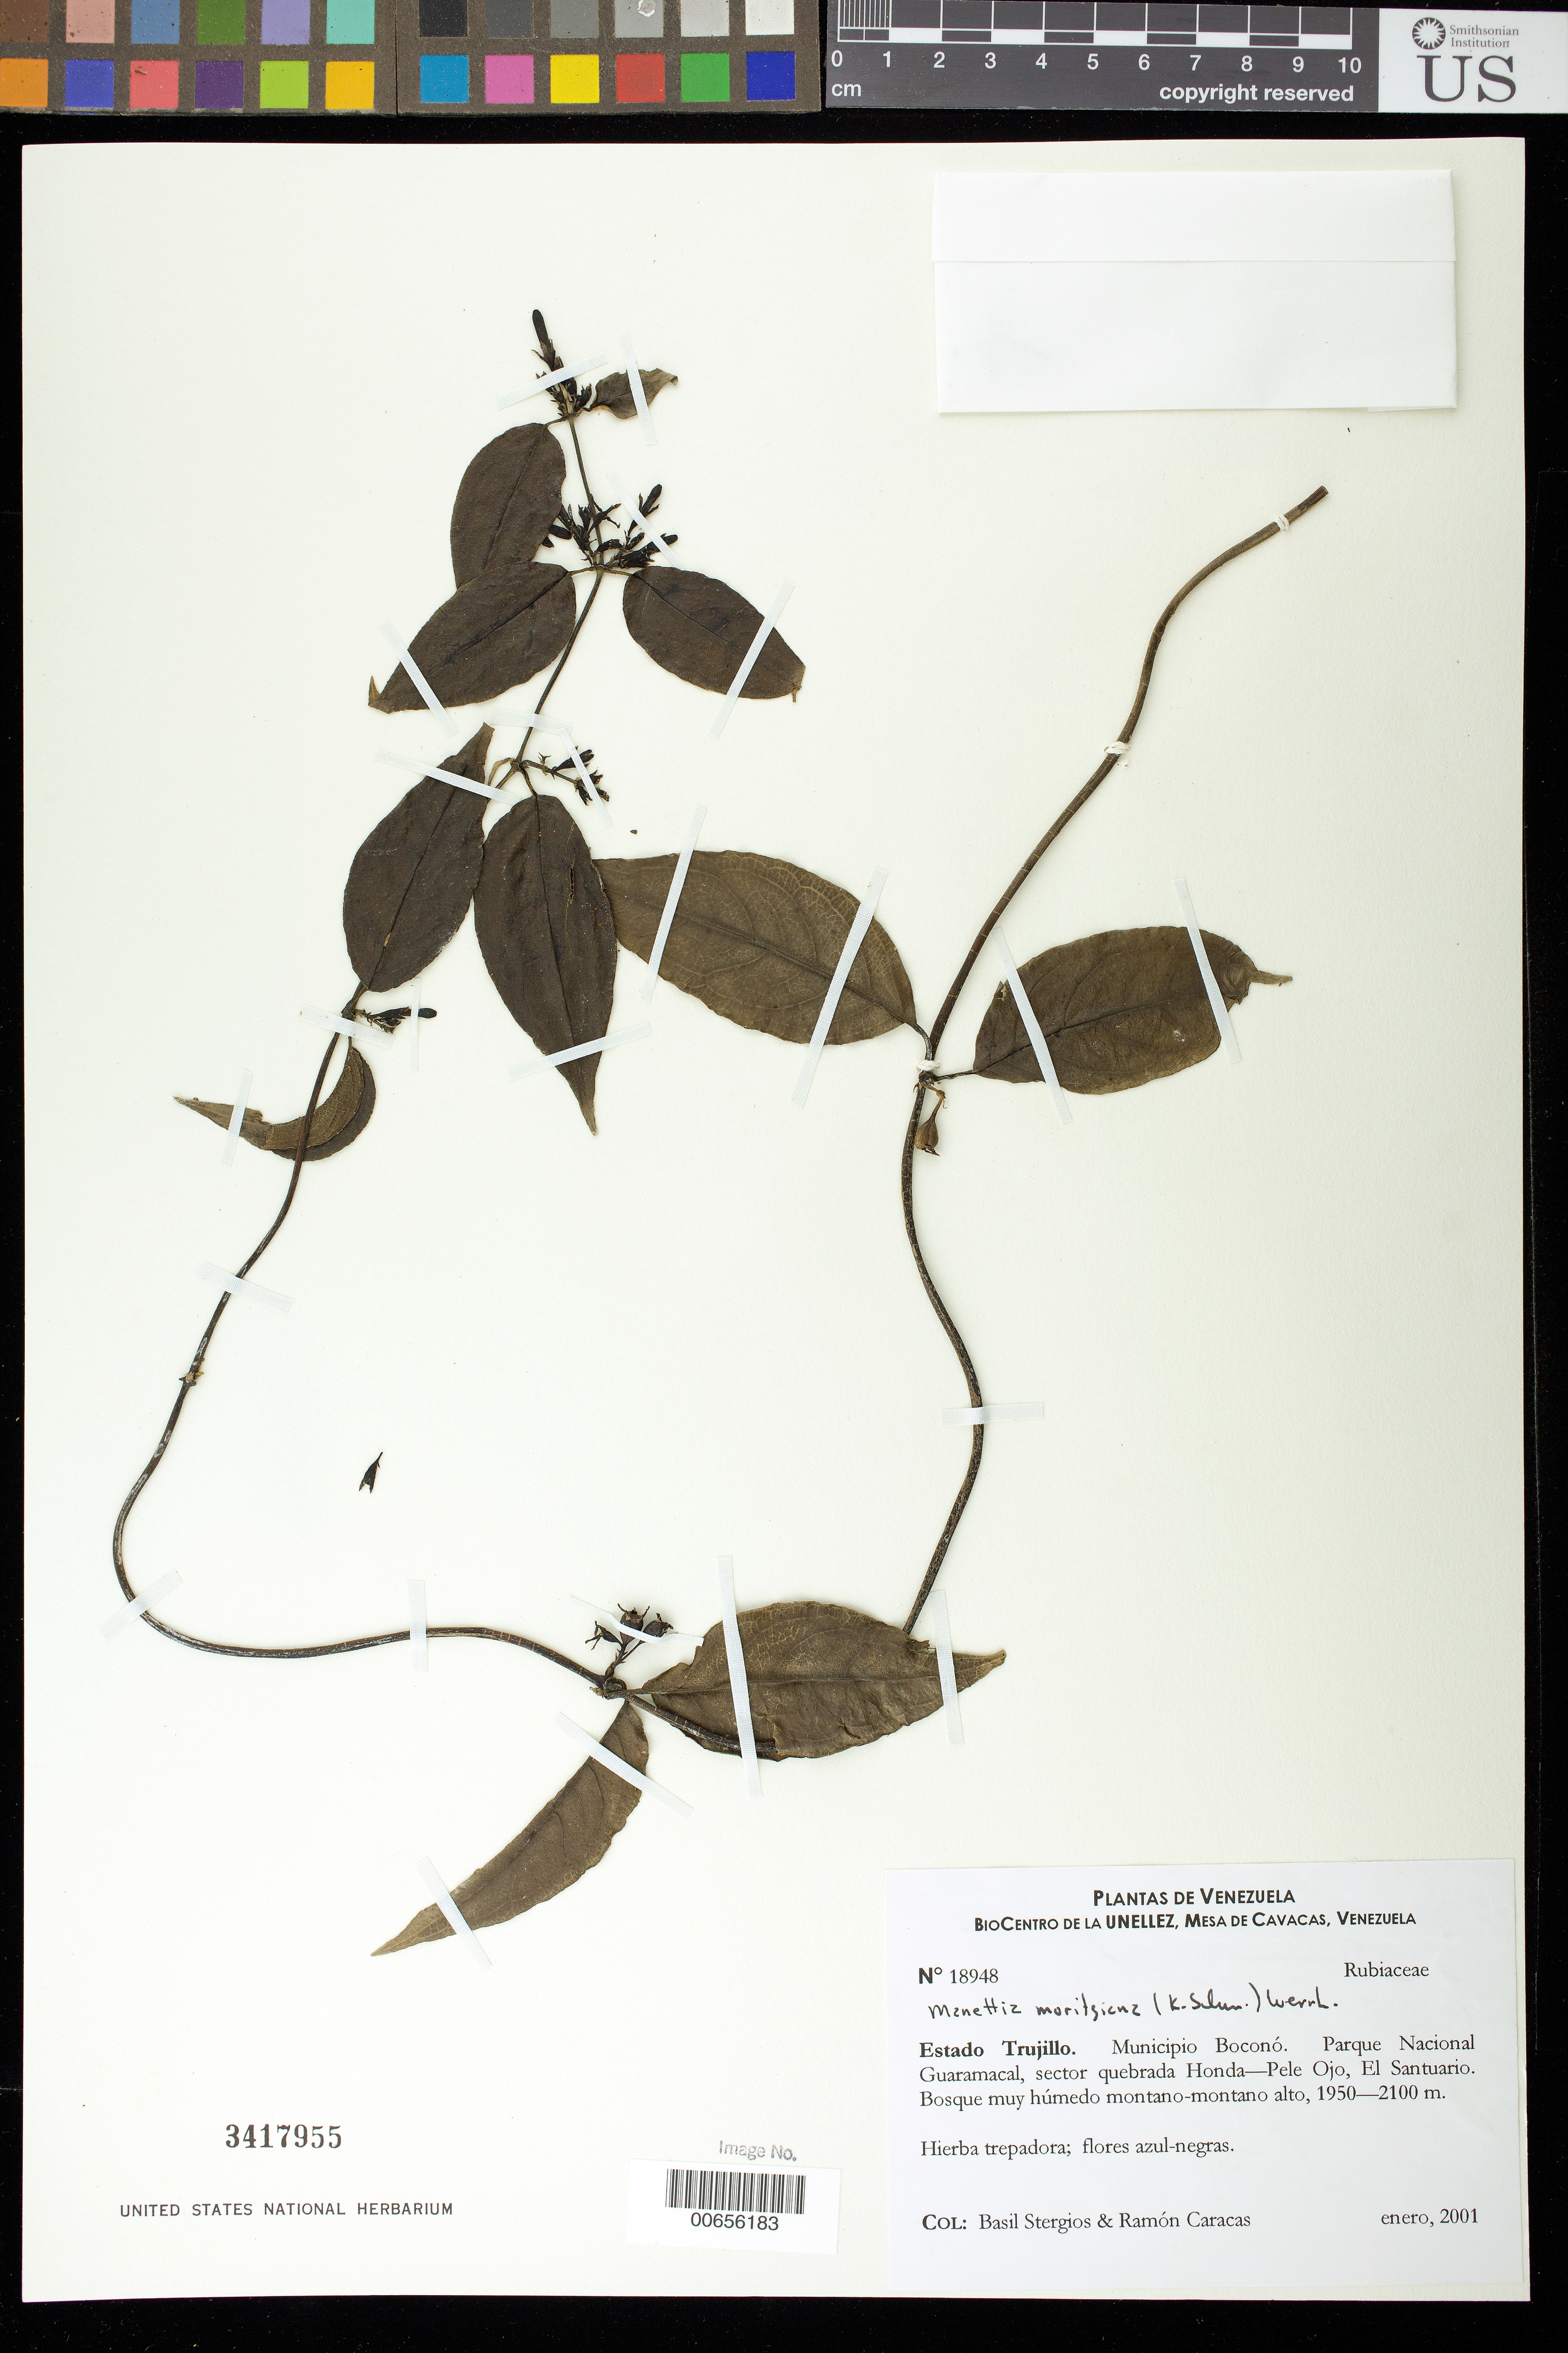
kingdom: Plantae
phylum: Tracheophyta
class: Magnoliopsida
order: Gentianales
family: Rubiaceae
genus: Manettia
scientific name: Manettia sp.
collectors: B. G. Stergios & R. Caracas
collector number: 18948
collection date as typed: Jan 2001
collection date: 2001-01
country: Venezuela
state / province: Trujillo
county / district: Boconó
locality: Parque Nacional Guaramacal, sector quebrada Honda-Pele Ojo, El Santuario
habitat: Bosque muy húmedo montano-montano alto.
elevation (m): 1950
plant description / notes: MO, PORT, US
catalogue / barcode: US 3417955